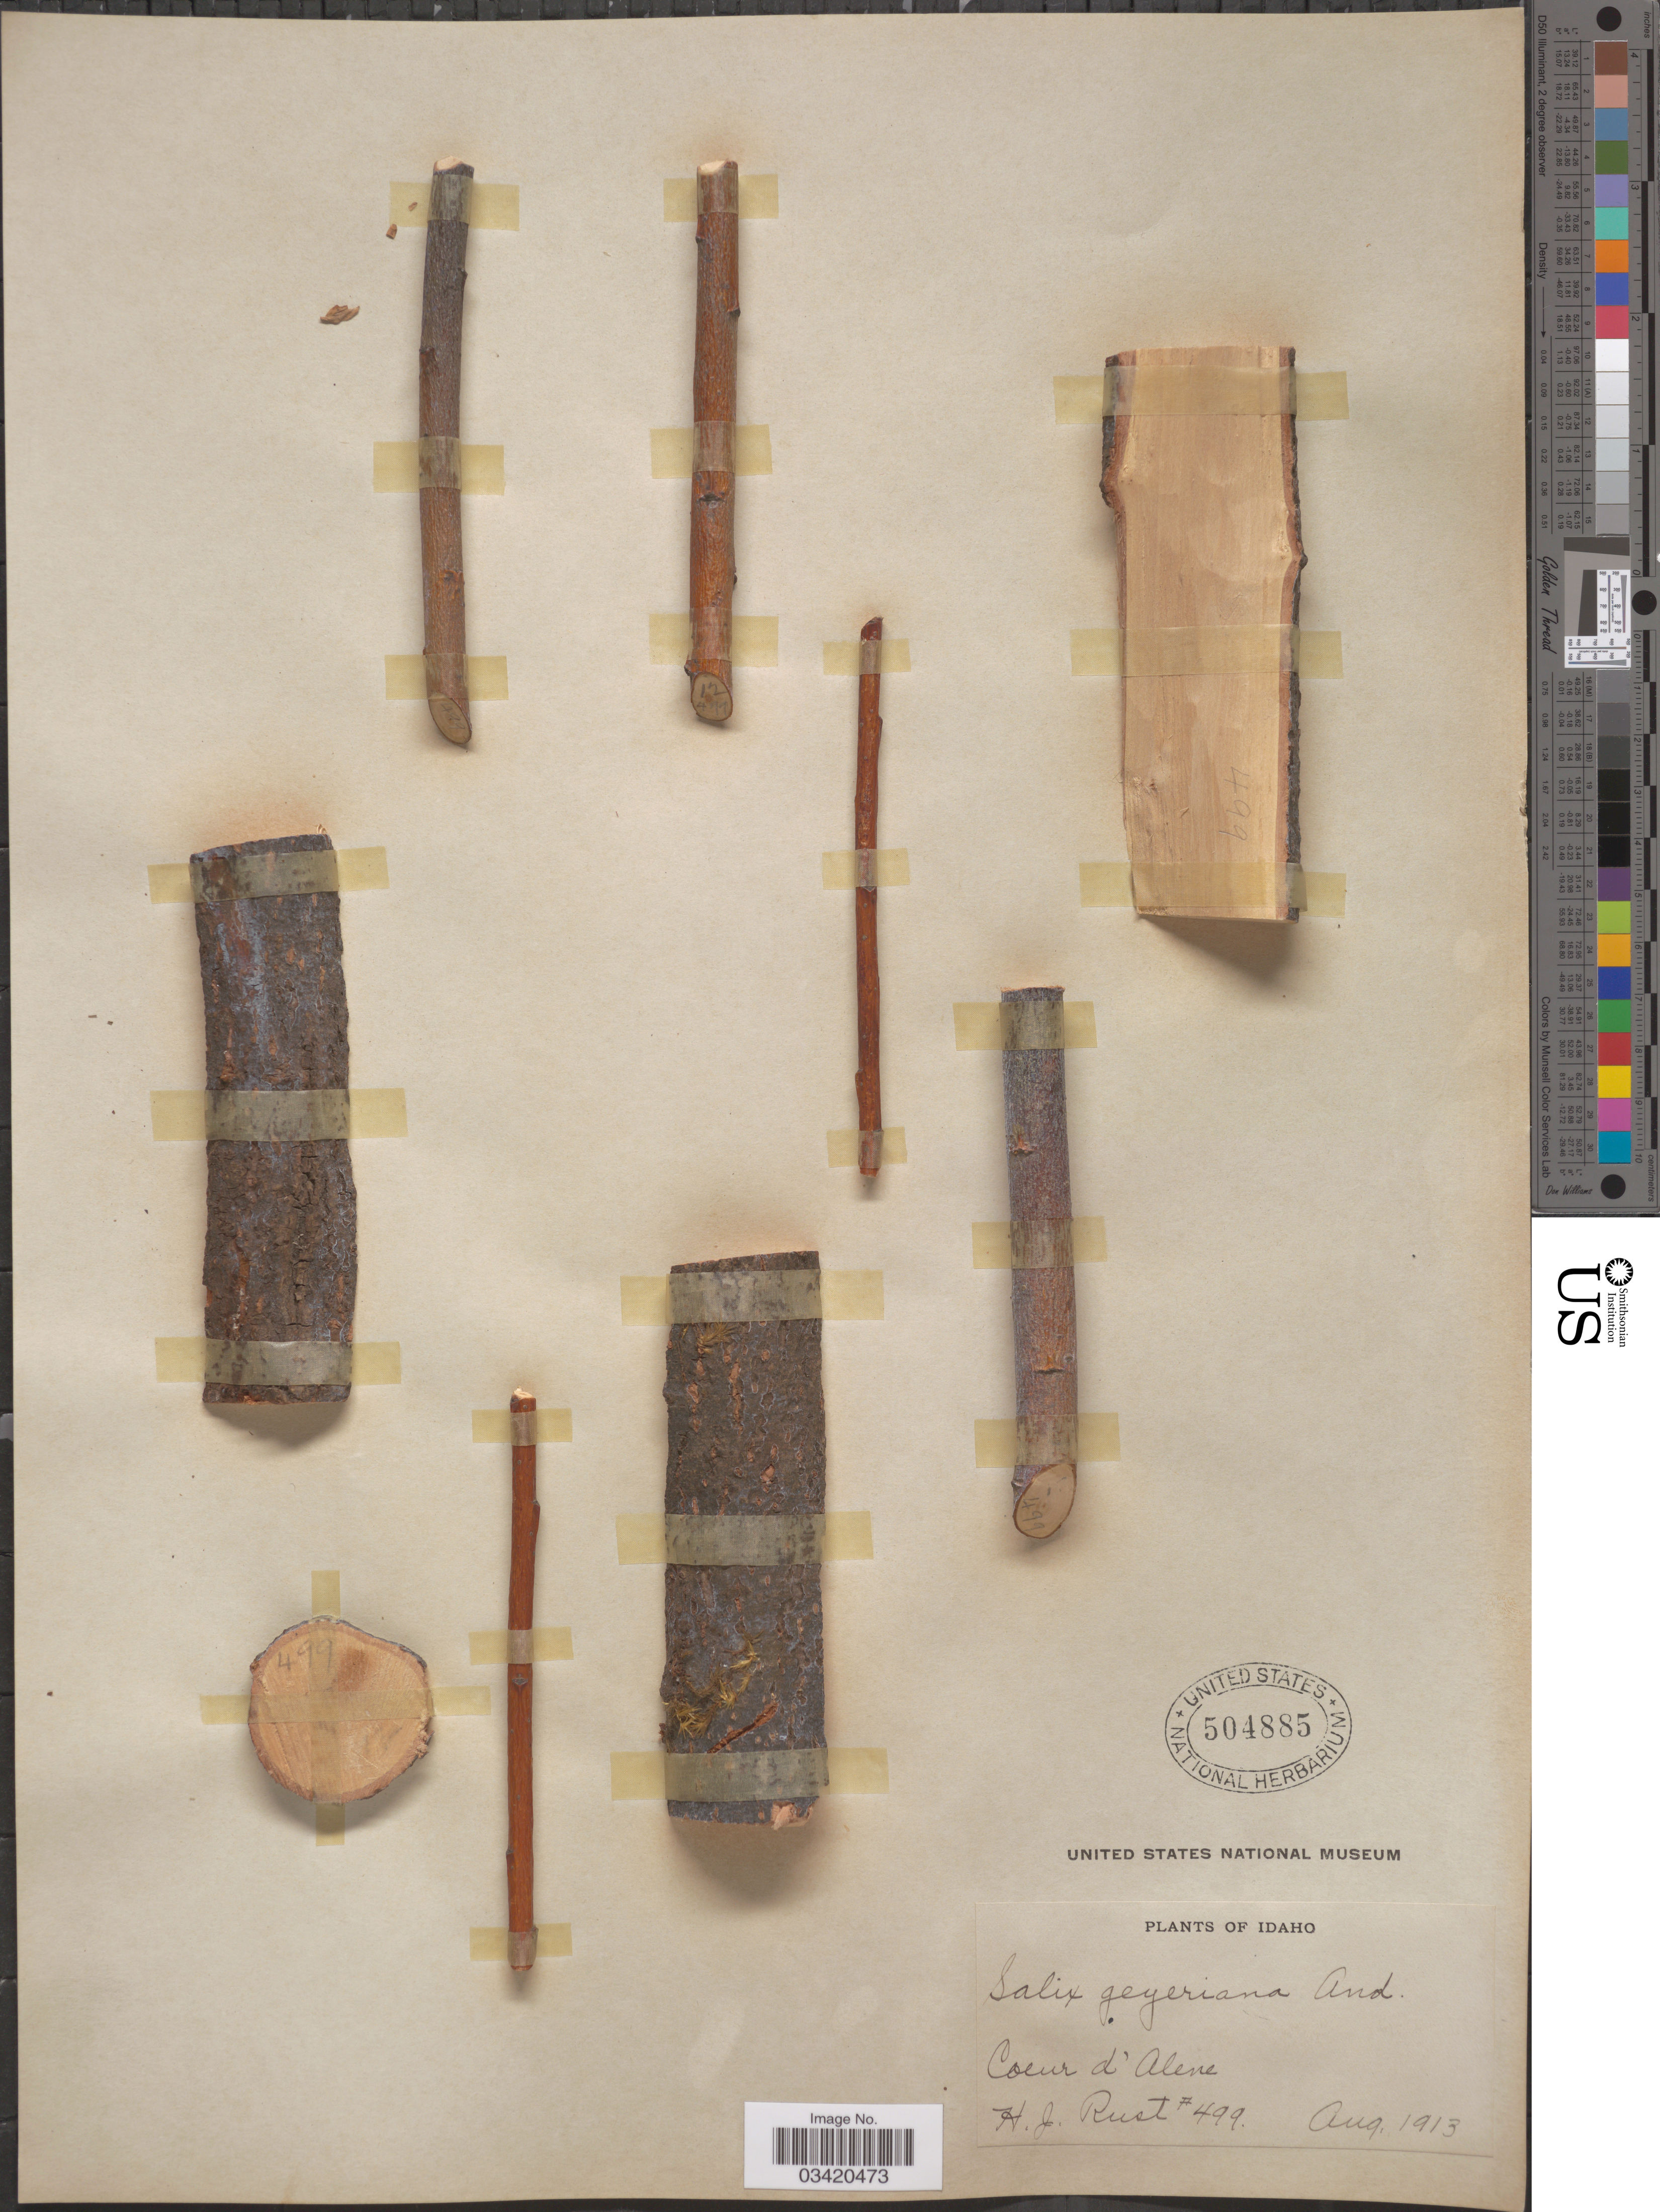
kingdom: Plantae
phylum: Tracheophyta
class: Magnoliopsida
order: Malpighiales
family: Salicaceae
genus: Salix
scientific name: Salix geyeriana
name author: Andersson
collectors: H. J. Rust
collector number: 499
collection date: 1913-08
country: United States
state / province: Idaho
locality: Coeur d'Alene.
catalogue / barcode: US 504885